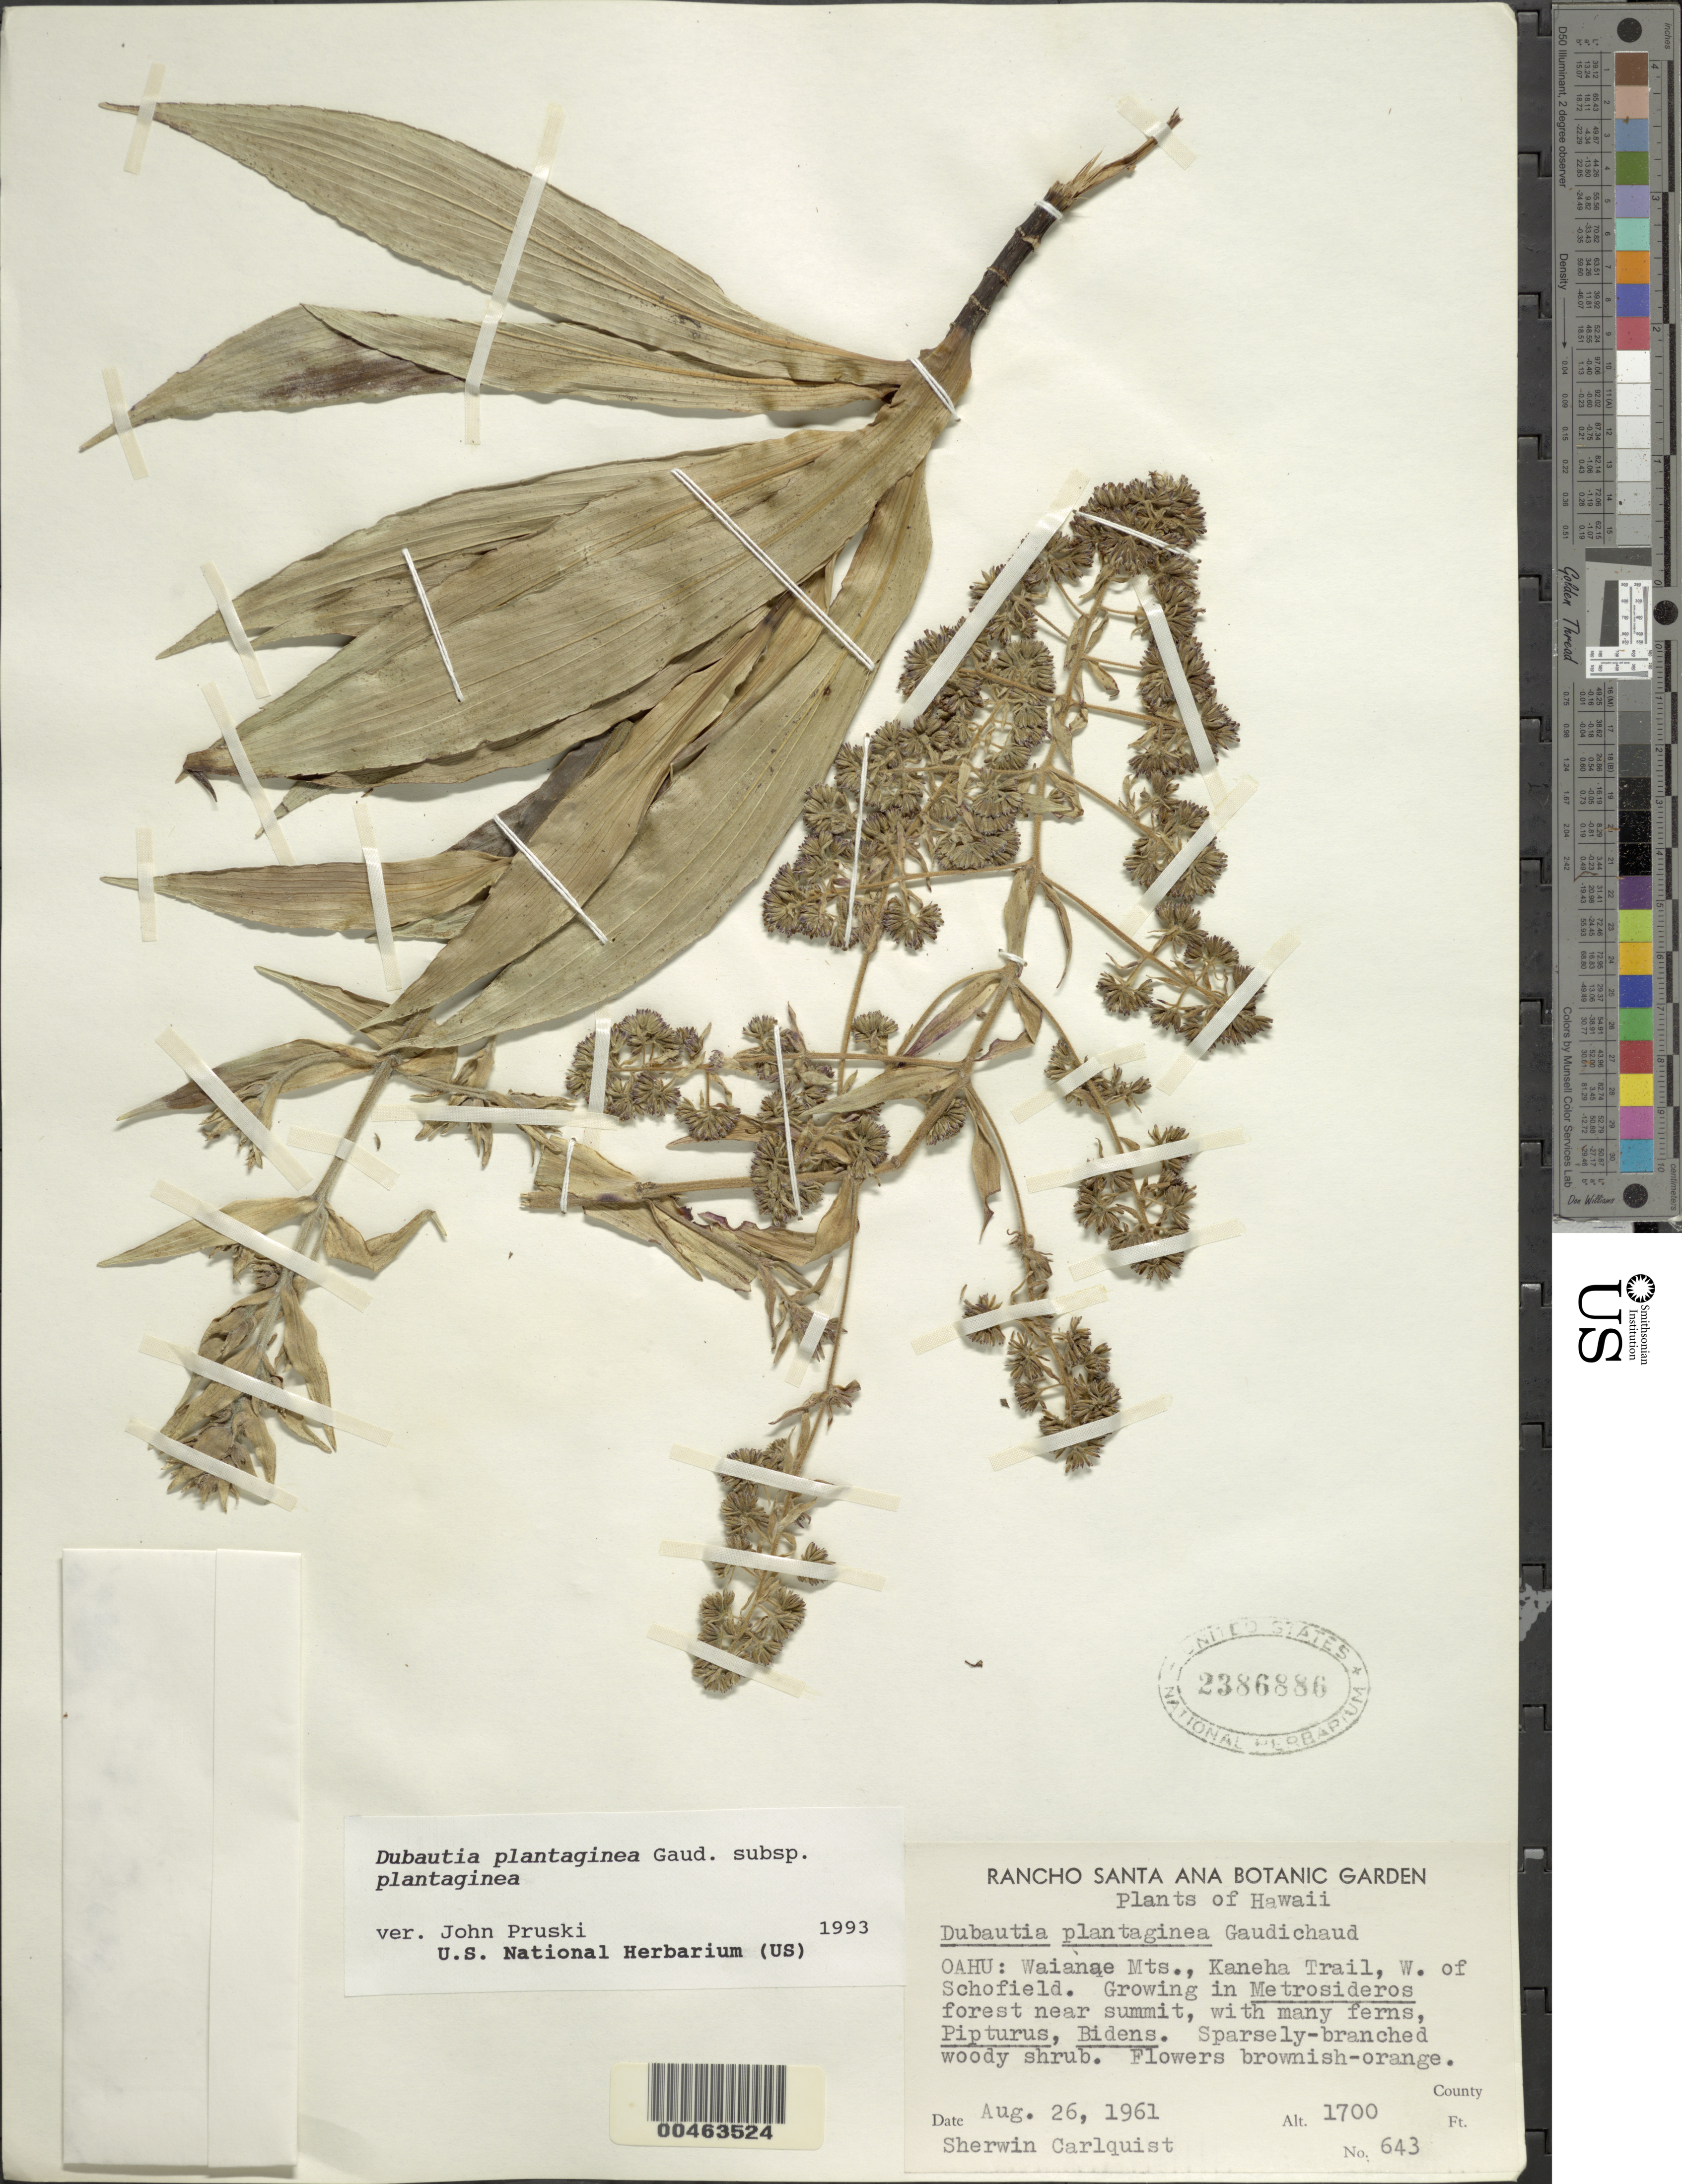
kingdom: Plantae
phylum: Tracheophyta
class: Magnoliopsida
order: Asterales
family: Asteraceae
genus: Dubautia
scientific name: Dubautia plantaginea subsp. plantaginea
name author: Gaudich.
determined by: Pruski, J. F.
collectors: S. Carlquist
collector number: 643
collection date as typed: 26 Aug 1961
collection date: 1961-08-26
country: United States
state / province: Hawaii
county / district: Honolulu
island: Oahu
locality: Waianae Mts., Kaneha Trail, West of Schofield. Forest near summit.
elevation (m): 518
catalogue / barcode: US 2386886